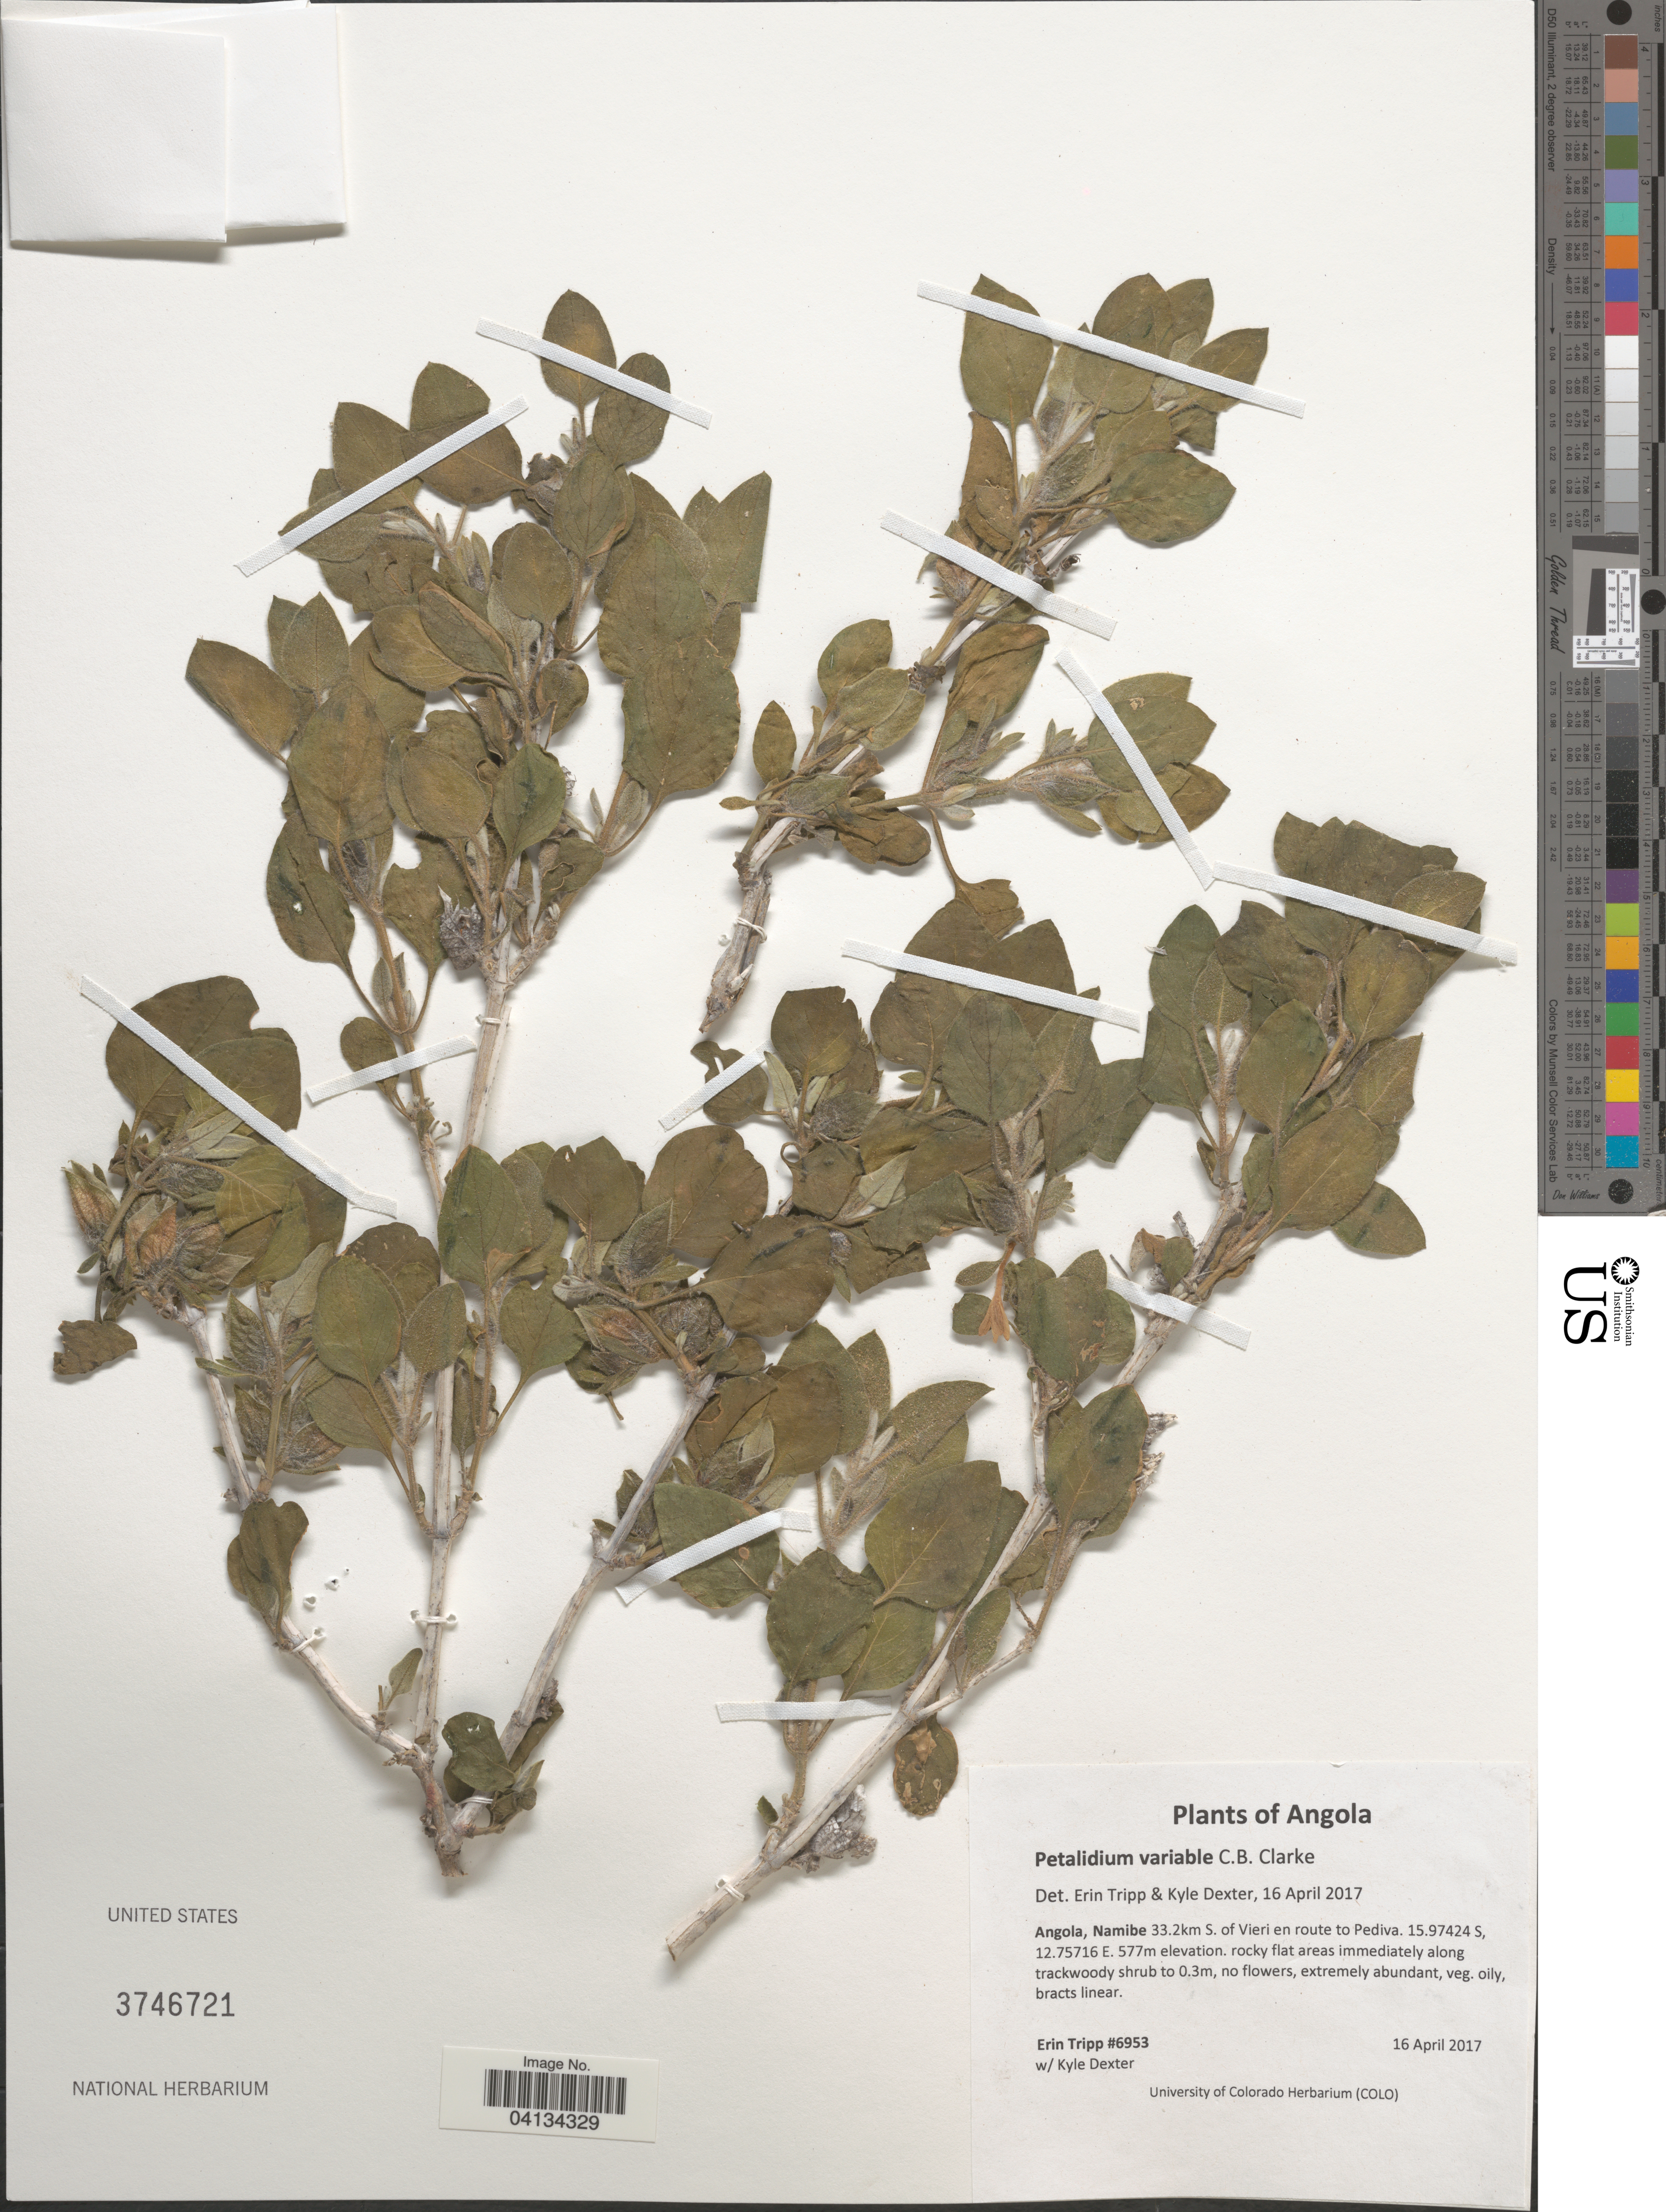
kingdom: Plantae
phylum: Tracheophyta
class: Magnoliopsida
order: Lamiales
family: Acanthaceae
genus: Petalidium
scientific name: Petalidium variabile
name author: C.B. Clarke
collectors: E. Tripp & K. Dexter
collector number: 6953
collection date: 2017-04-16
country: Angola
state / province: Namibe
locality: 33.2km S. of Vieri en route to Pediva.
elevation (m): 577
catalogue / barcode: US 3746721